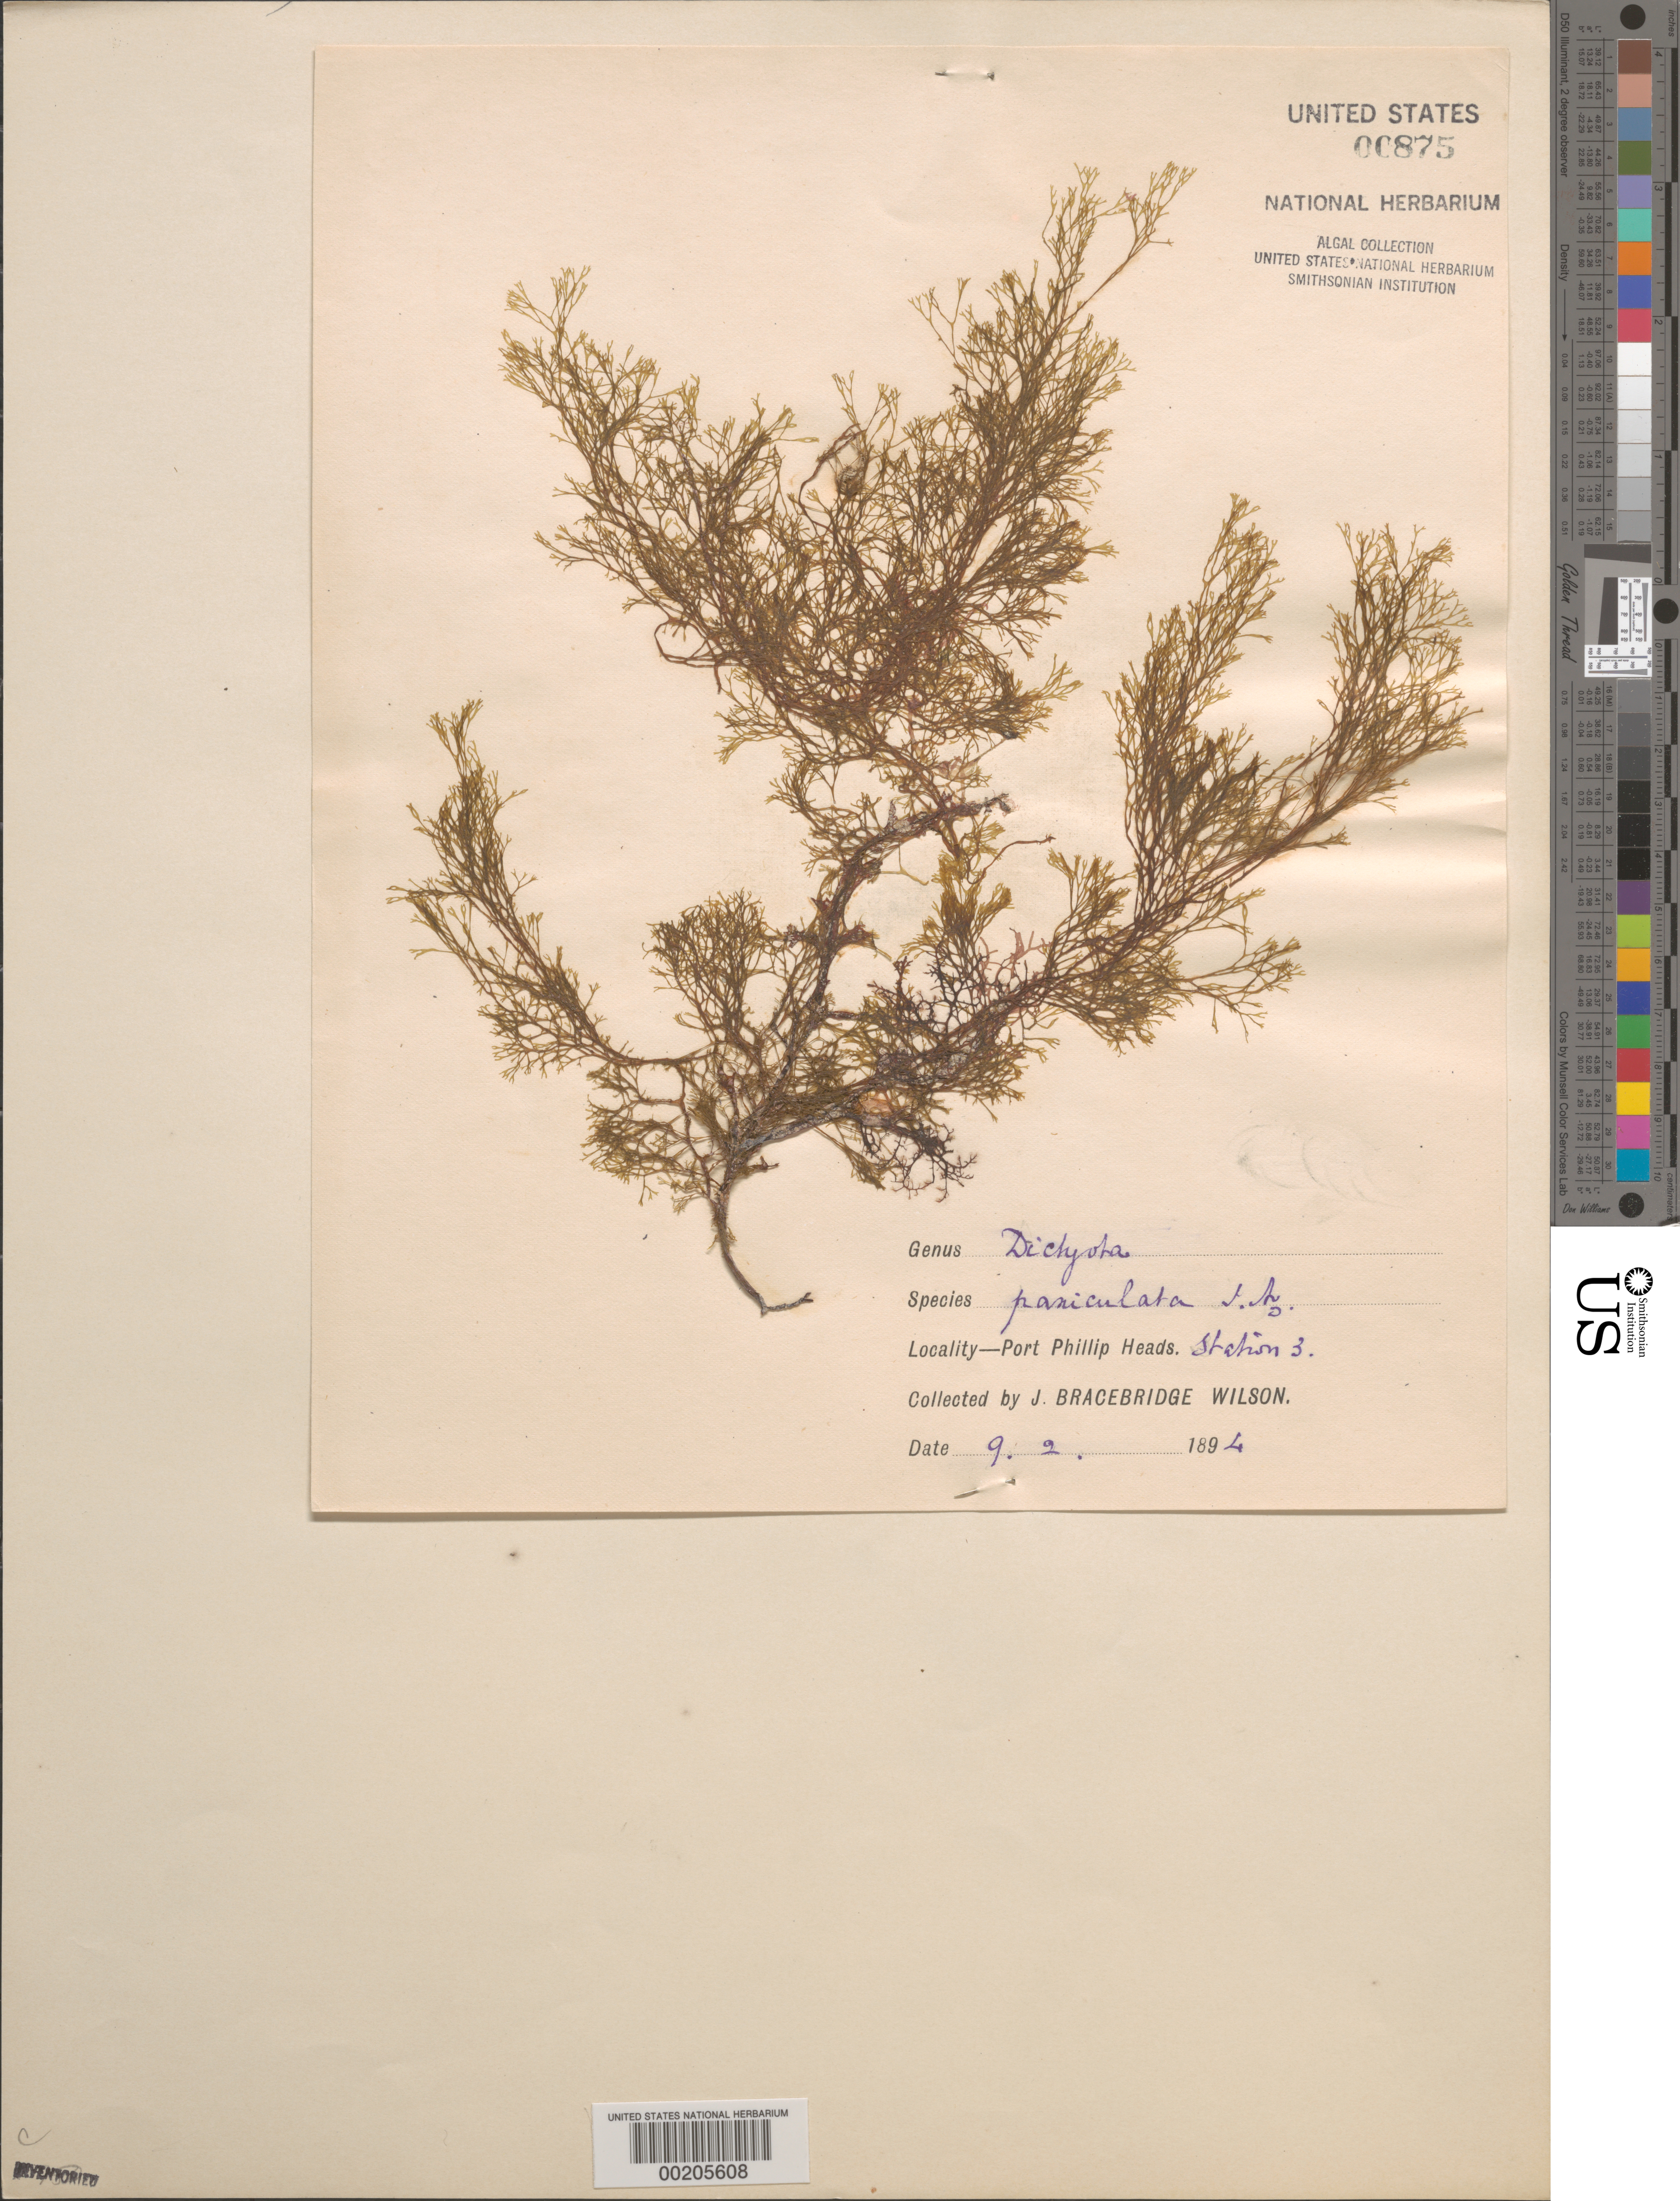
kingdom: Chromista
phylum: Ochrophyta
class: Phaeophyceae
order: Dictyotales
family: Dictyotaceae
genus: Dictyota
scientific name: Dictyota paniculata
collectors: J. B. Wilson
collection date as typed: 09 Feb 1894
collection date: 1894-02-09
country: Australia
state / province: Victoria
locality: Port Phillip Heads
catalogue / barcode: US 875